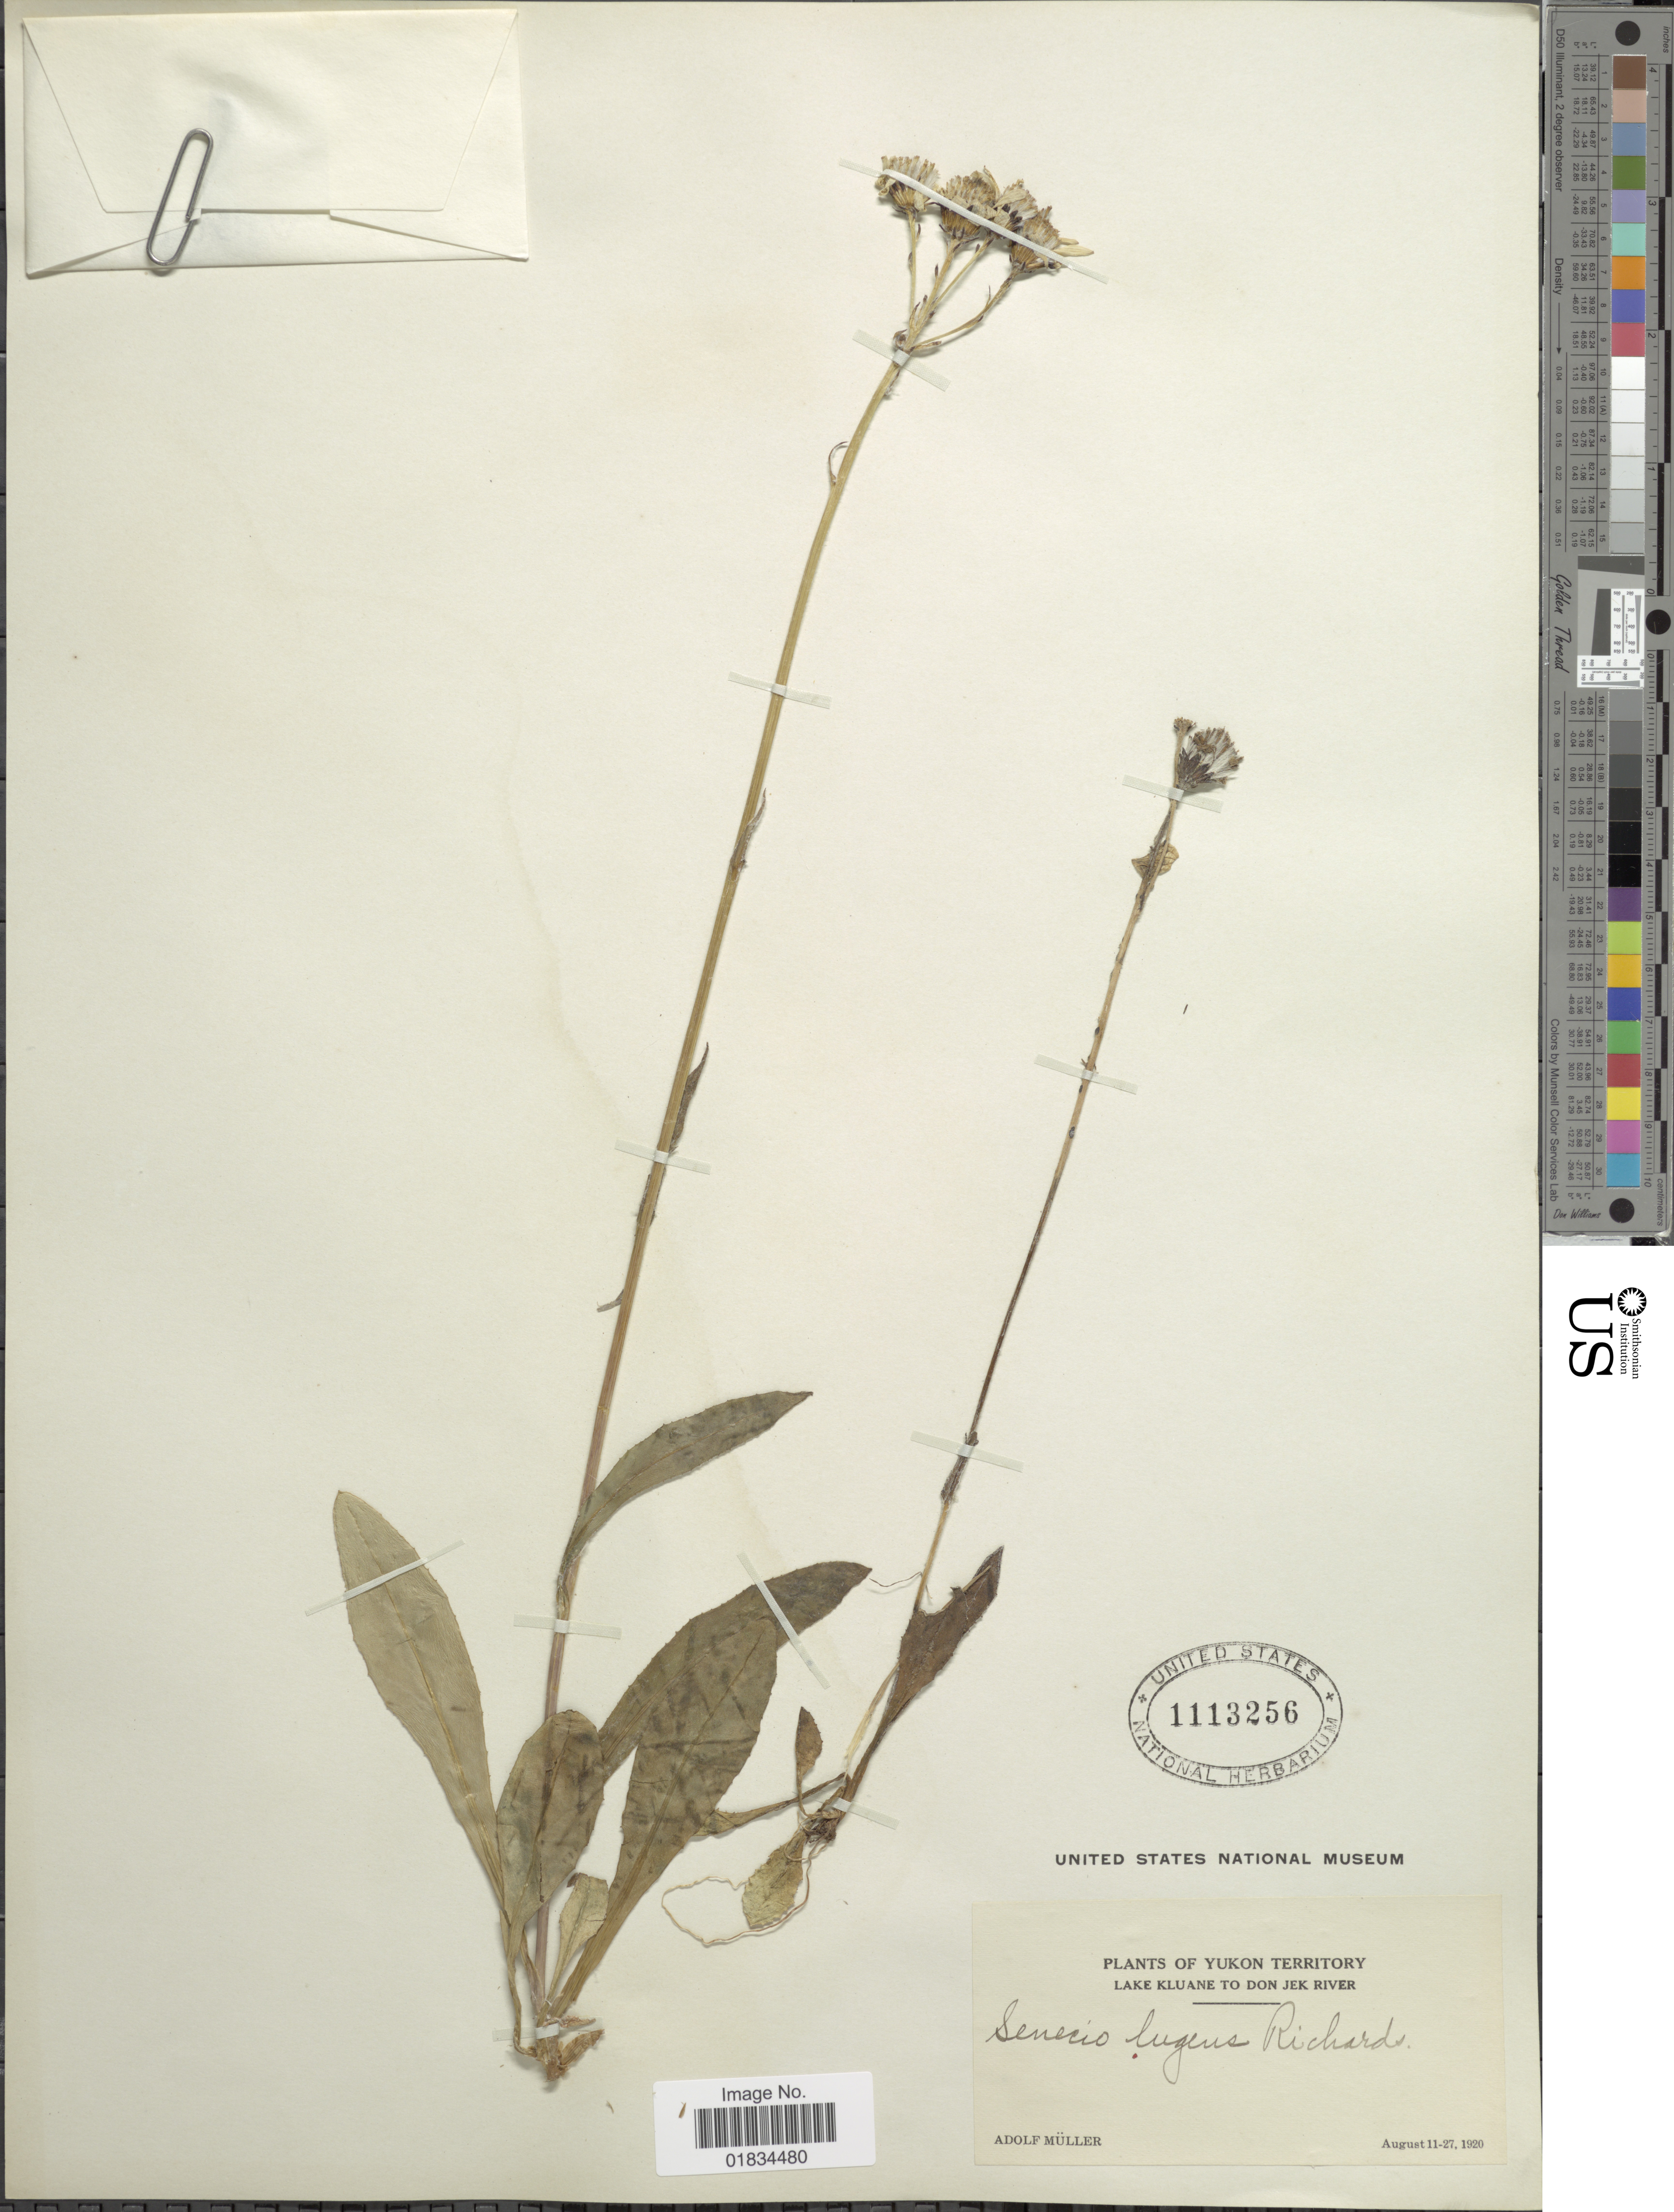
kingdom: Plantae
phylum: Tracheophyta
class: Magnoliopsida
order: Asterales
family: Asteraceae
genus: Senecio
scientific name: Senecio lugens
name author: Richardson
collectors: A. Muller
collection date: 1920-08-11/1920-08-27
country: Canada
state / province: Yukon Territory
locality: Lake Kluane to Don Jek River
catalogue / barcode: US 1113256